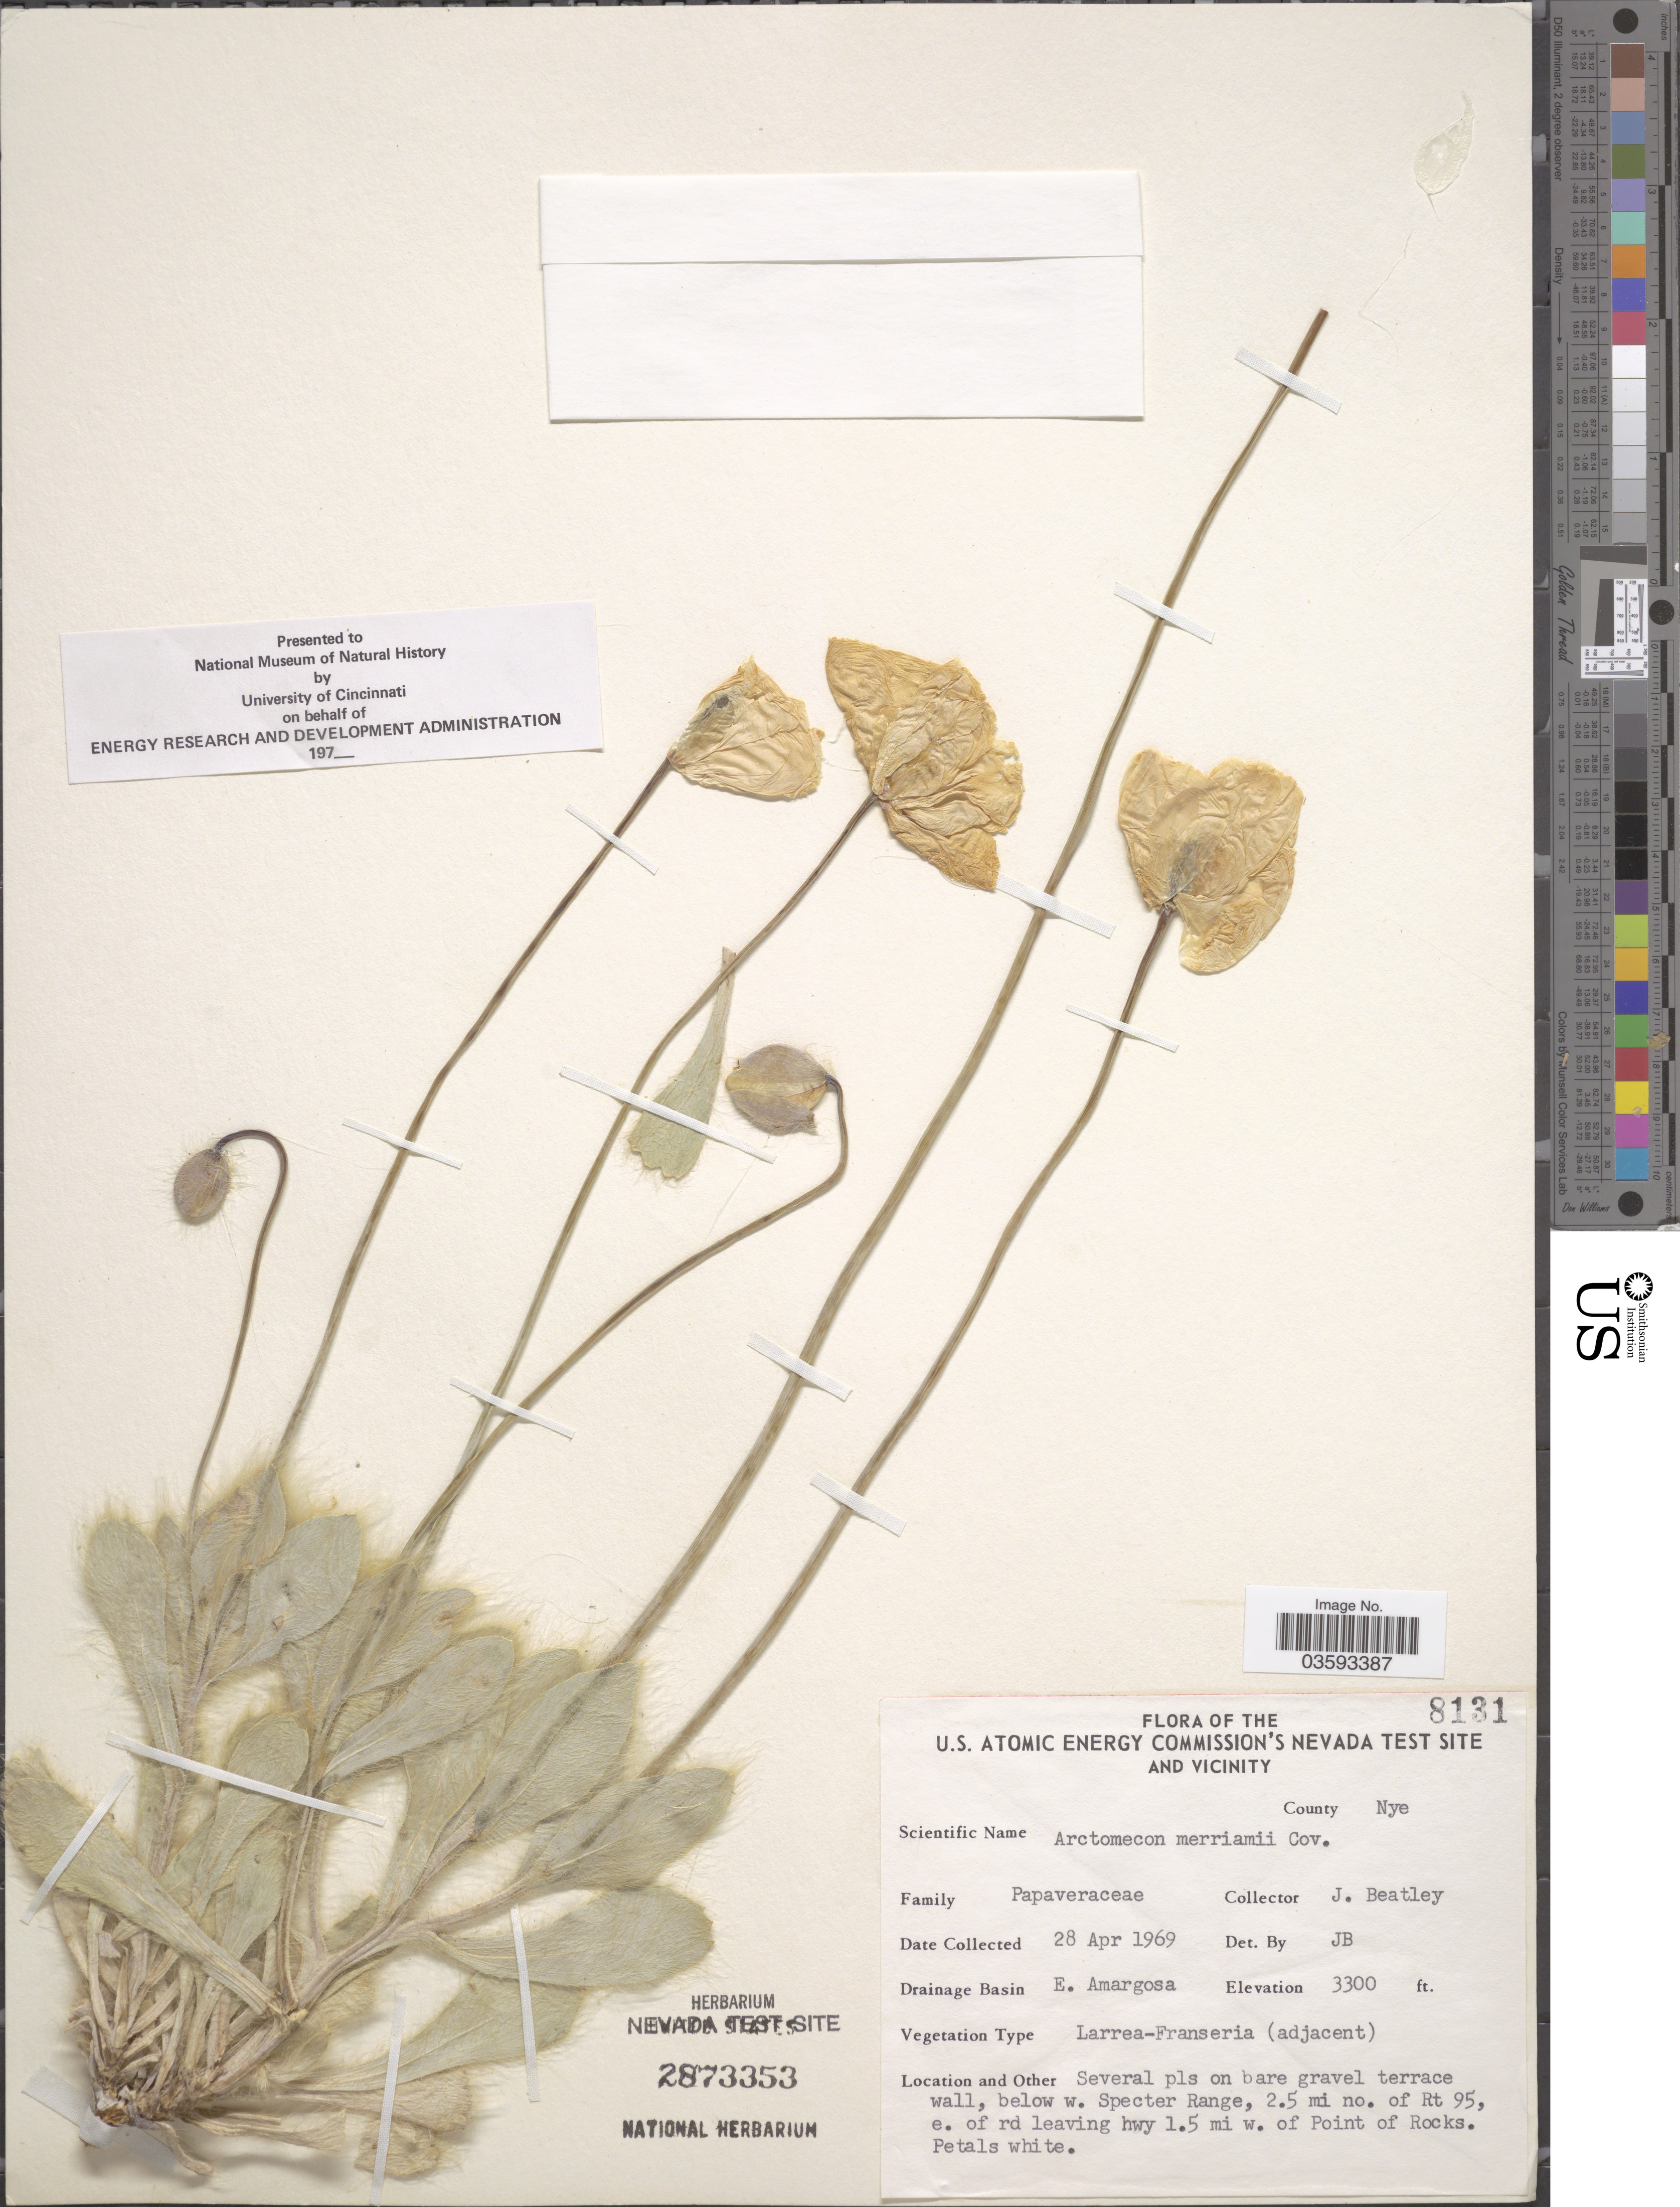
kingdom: Plantae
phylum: Tracheophyta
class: Magnoliopsida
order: Ranunculales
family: Papaveraceae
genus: Arctomecon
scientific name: Arctomecon merriamii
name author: Coville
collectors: J. C. Beatley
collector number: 8131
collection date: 1969-04-28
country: United States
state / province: Nevada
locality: The U.S. Atomic Energy Commission's Nevada Test Site and Vicinity. Drainage Basin: E. Amargosa, below w. Specter Range, 2.5 mi no. of Rt 95, e. of rd leaving hwy 1.5 mi w. of Point Rocks.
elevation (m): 1006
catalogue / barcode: US 2873353